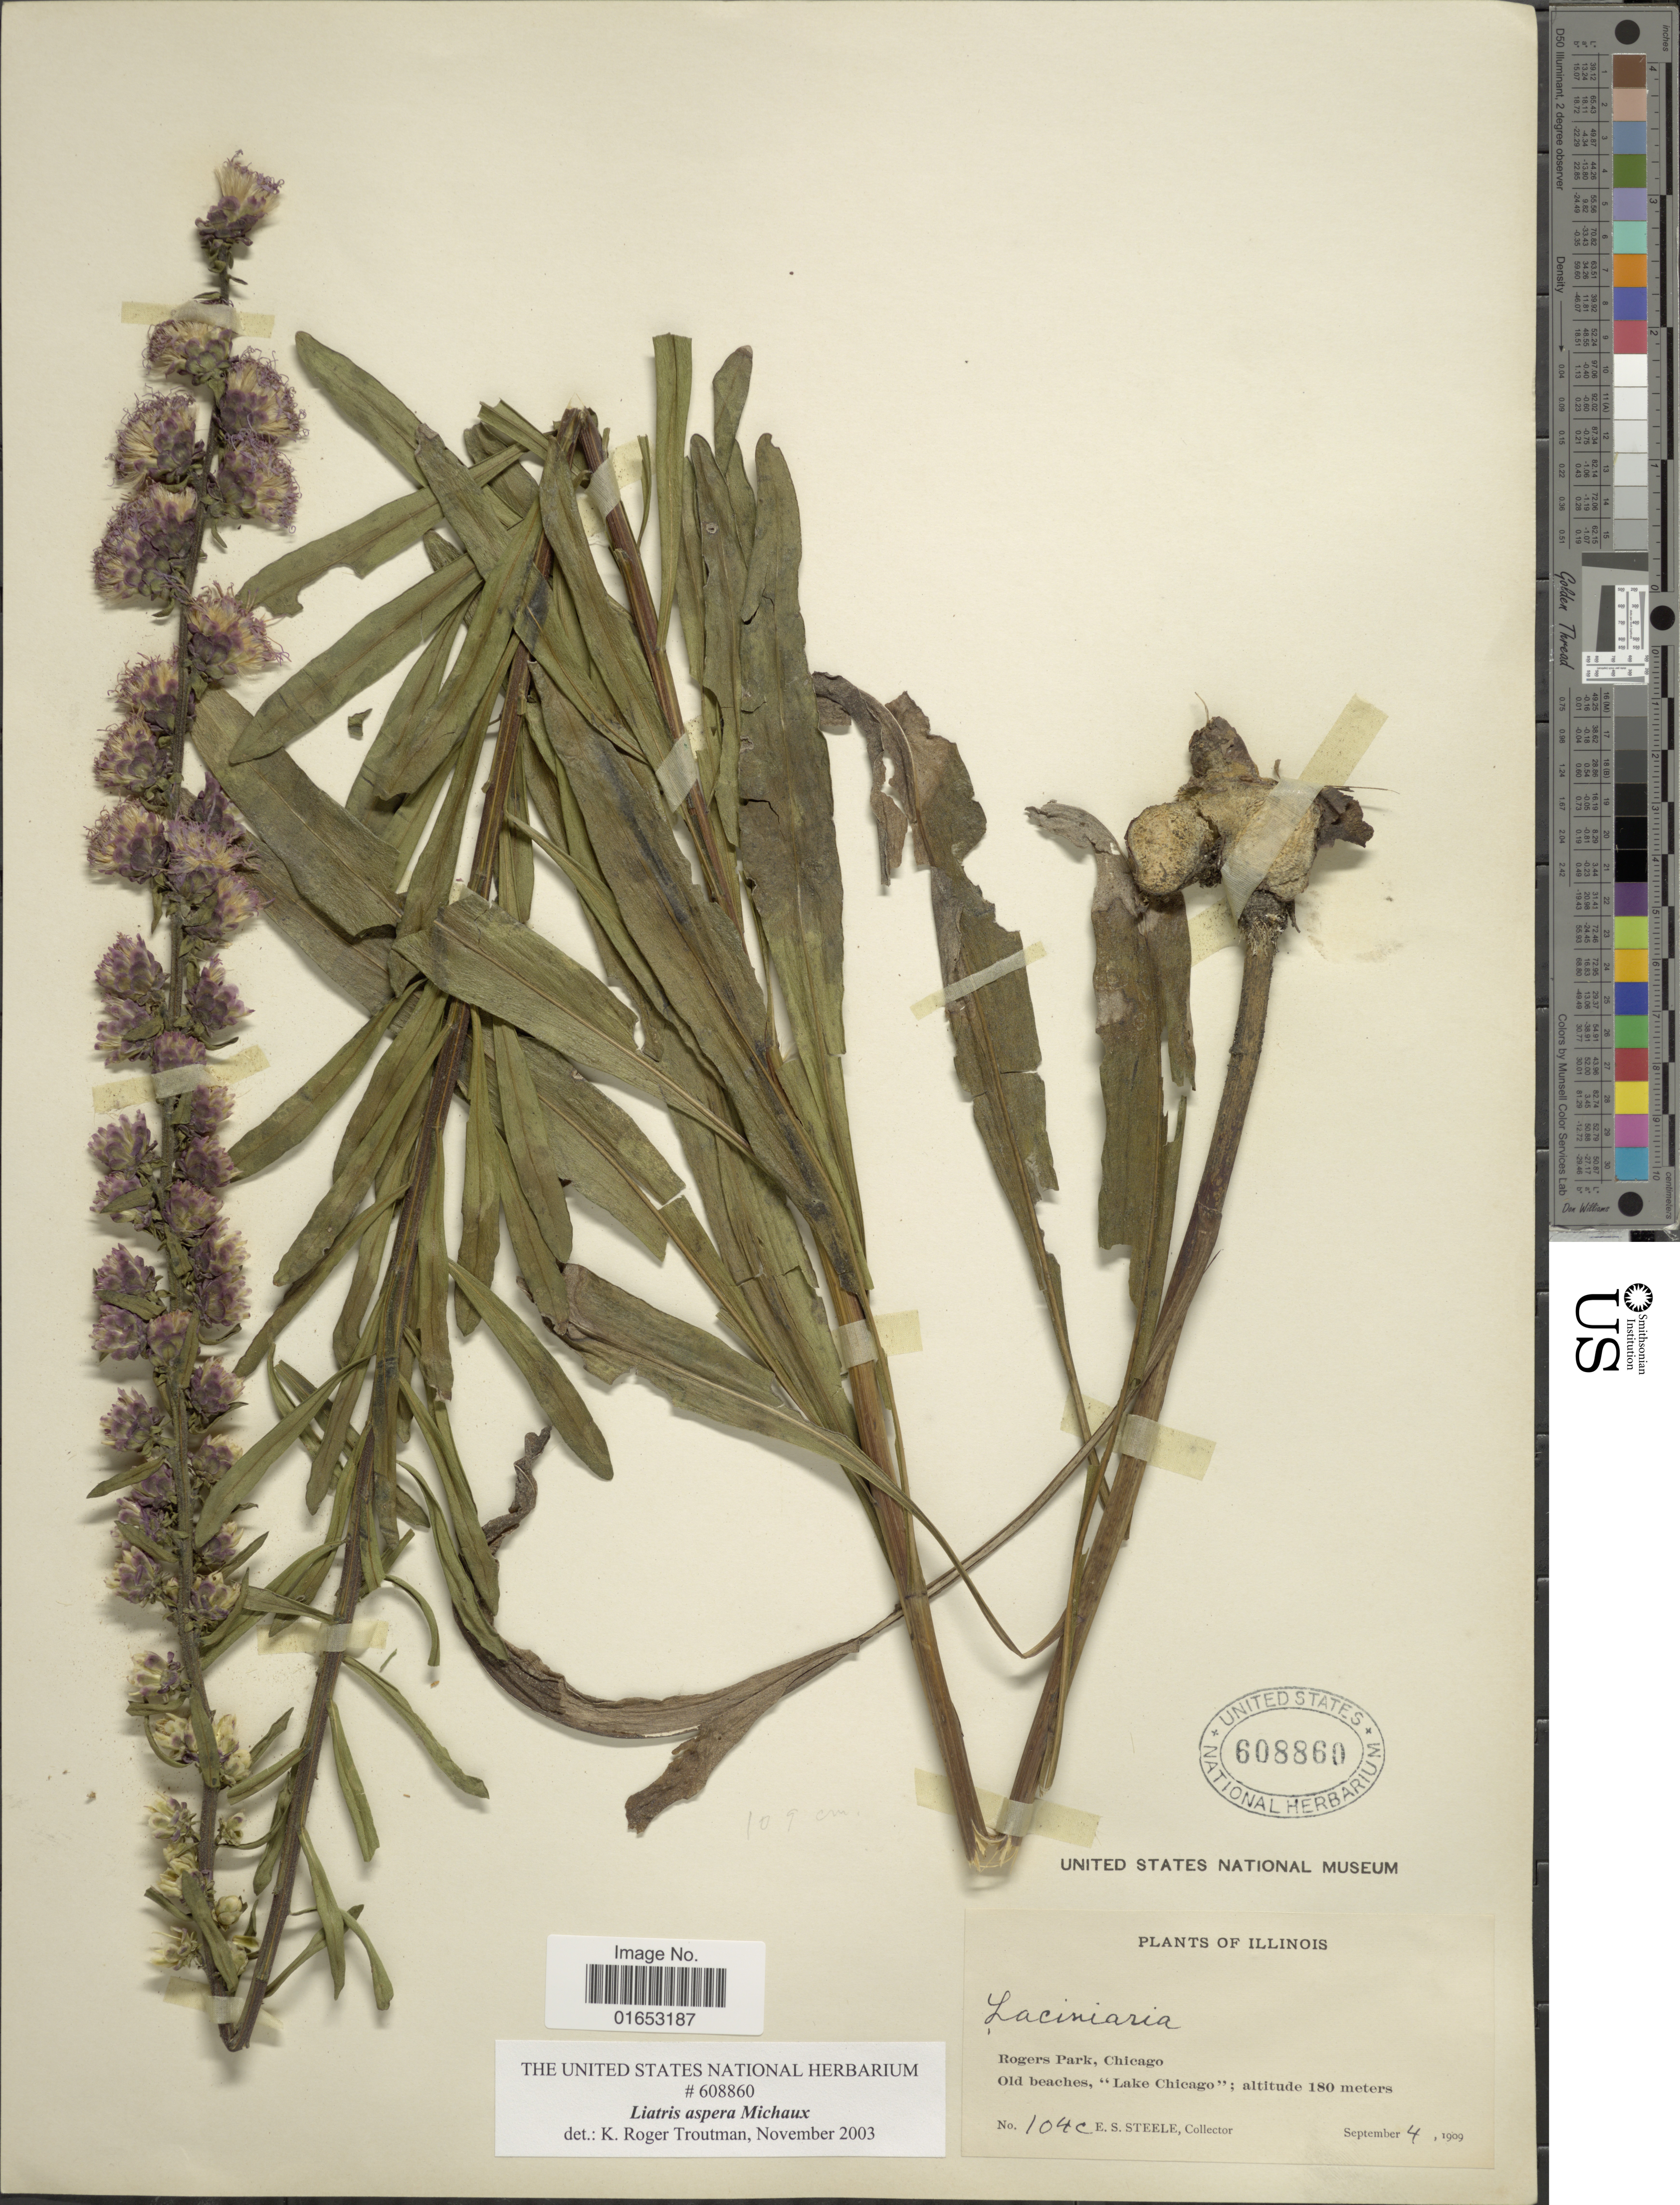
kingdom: Plantae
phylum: Tracheophyta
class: Magnoliopsida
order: Asterales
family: Asteraceae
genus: Liatris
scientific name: Liatris aspera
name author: Michx.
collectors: E. Steele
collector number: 104c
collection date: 1909-09-04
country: United States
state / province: Illinois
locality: Rogers Park, Chicago, Old Beaches, "Lake Chicago"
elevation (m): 180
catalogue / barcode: US 608860